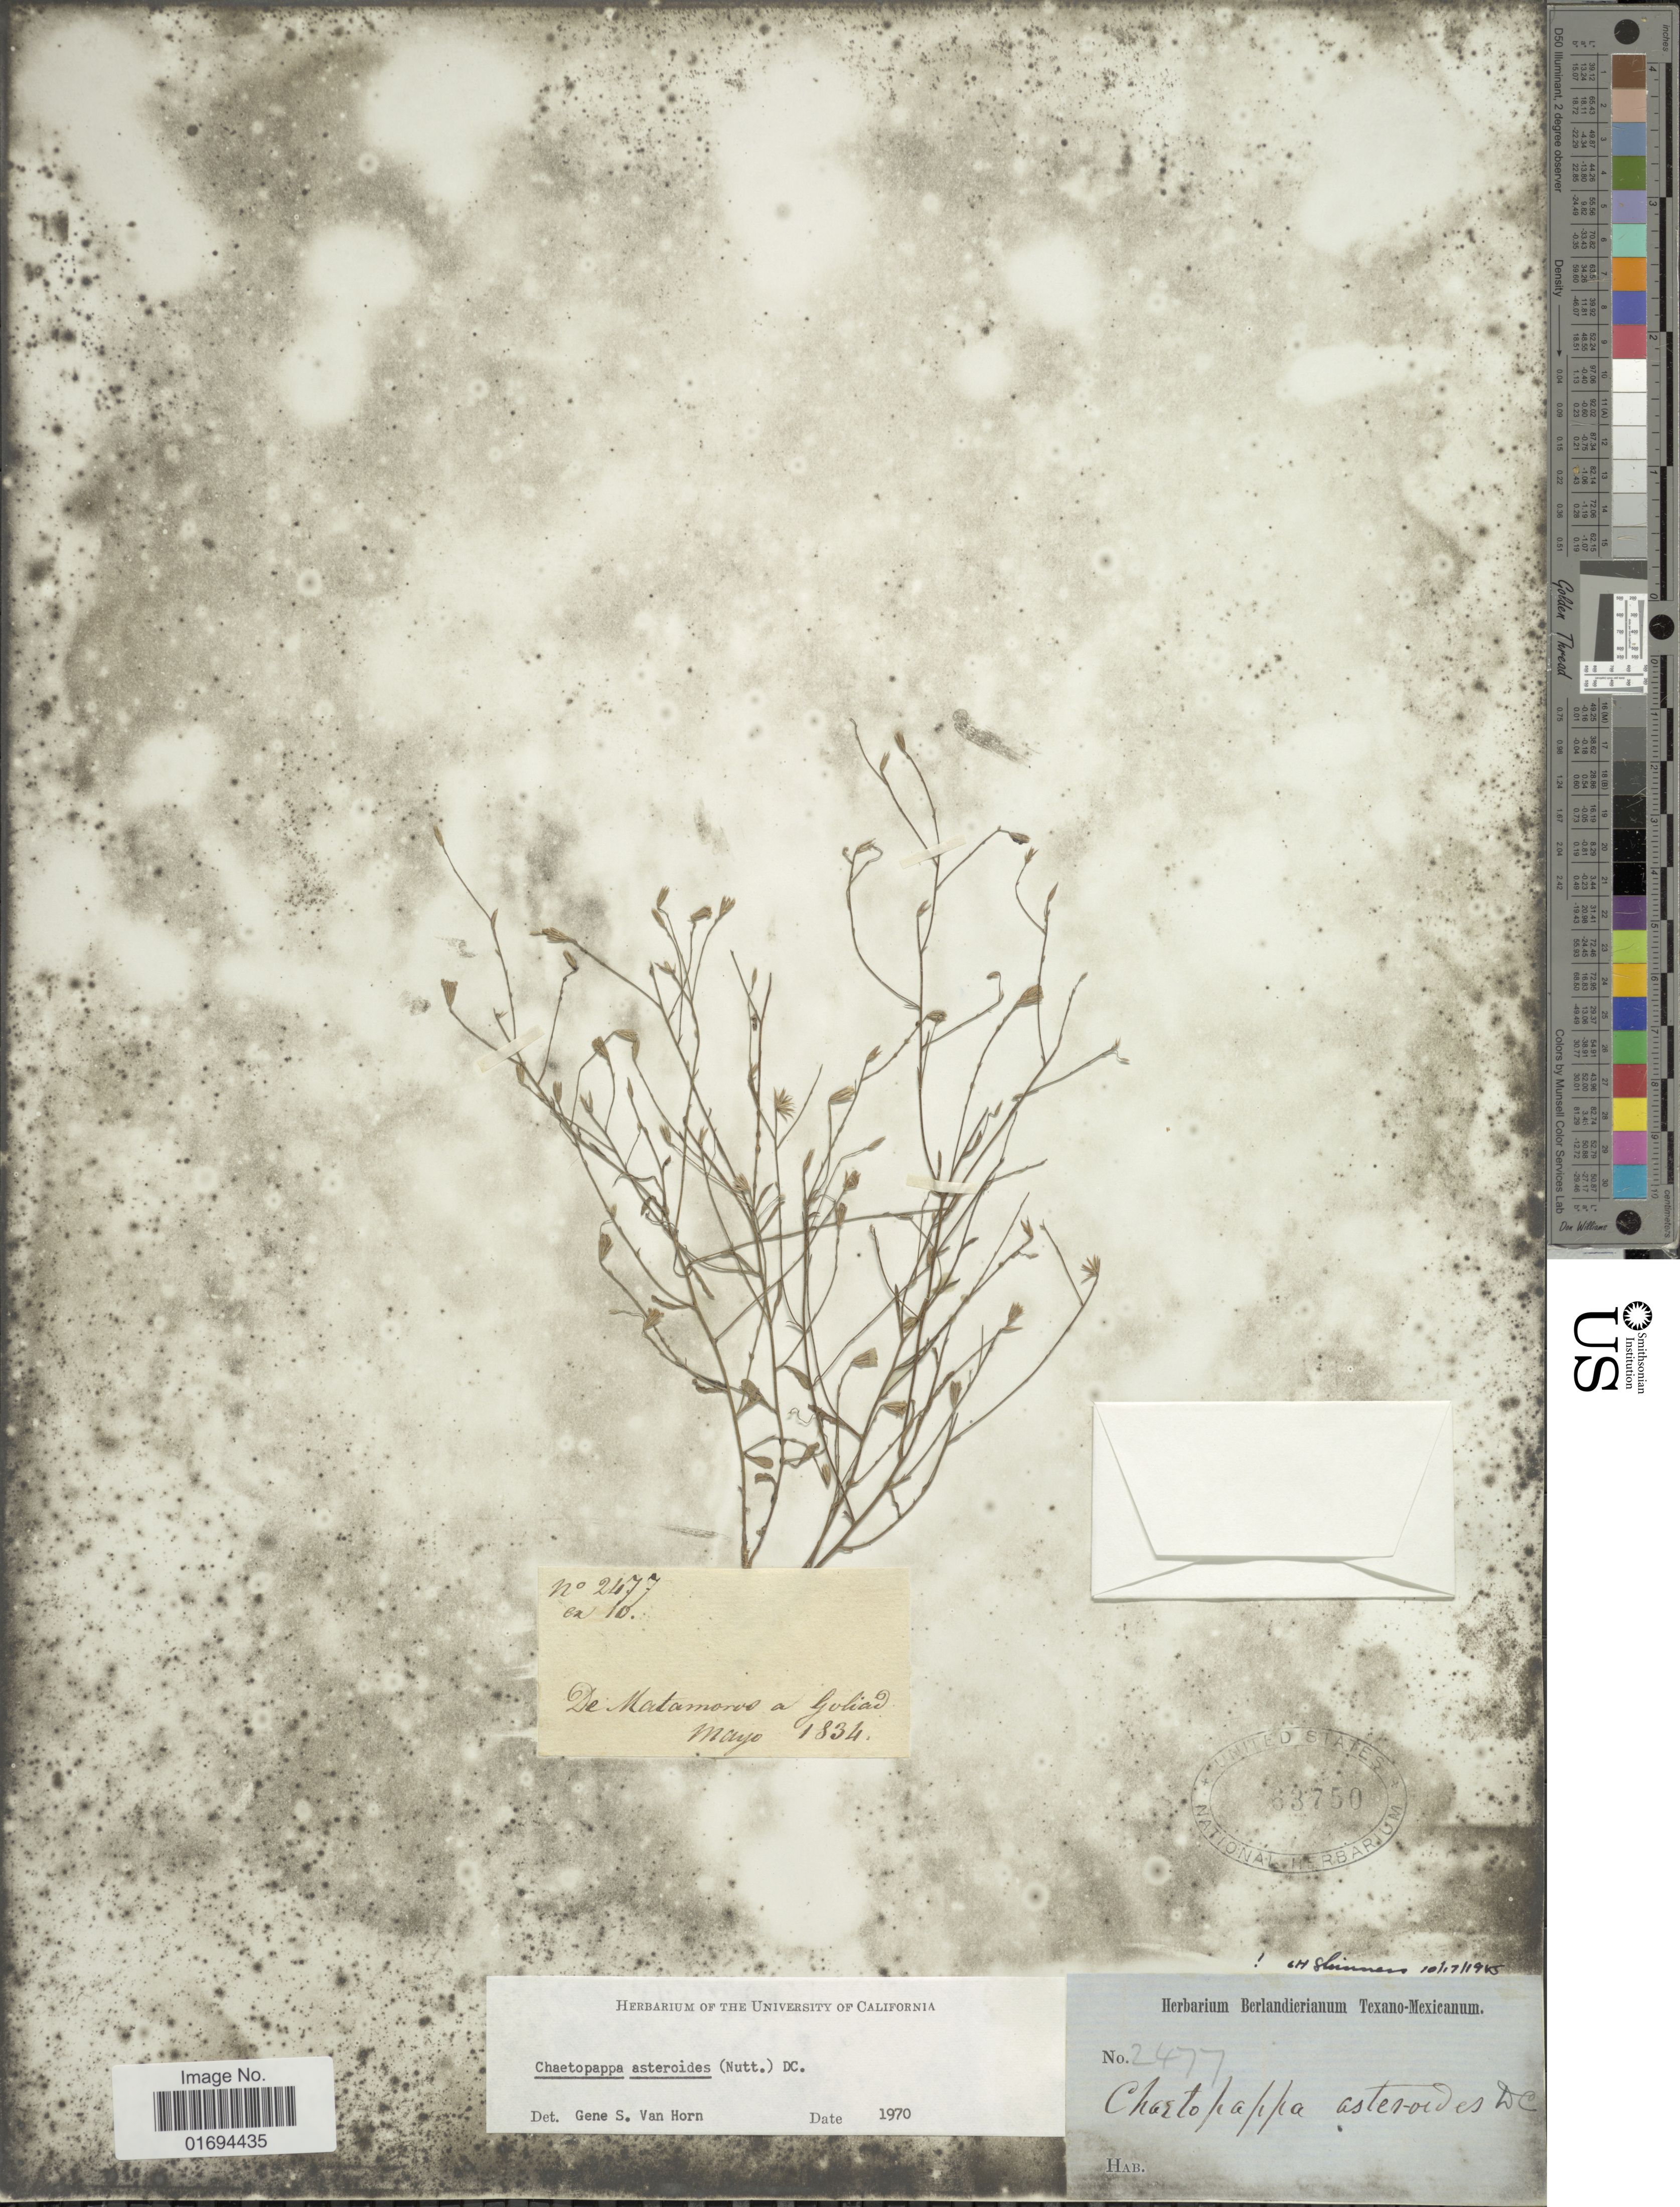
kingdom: Plantae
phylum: Tracheophyta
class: Magnoliopsida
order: Asterales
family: Asteraceae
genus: Chaetopappa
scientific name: Chaetopappa asteroides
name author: (Nutt.) DC.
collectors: ex Herb. Berlandierianum Texano-Mexicanum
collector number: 2477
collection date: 1834-05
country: United States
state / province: Texas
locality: De Matamoros a Goliad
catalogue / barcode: US 63750